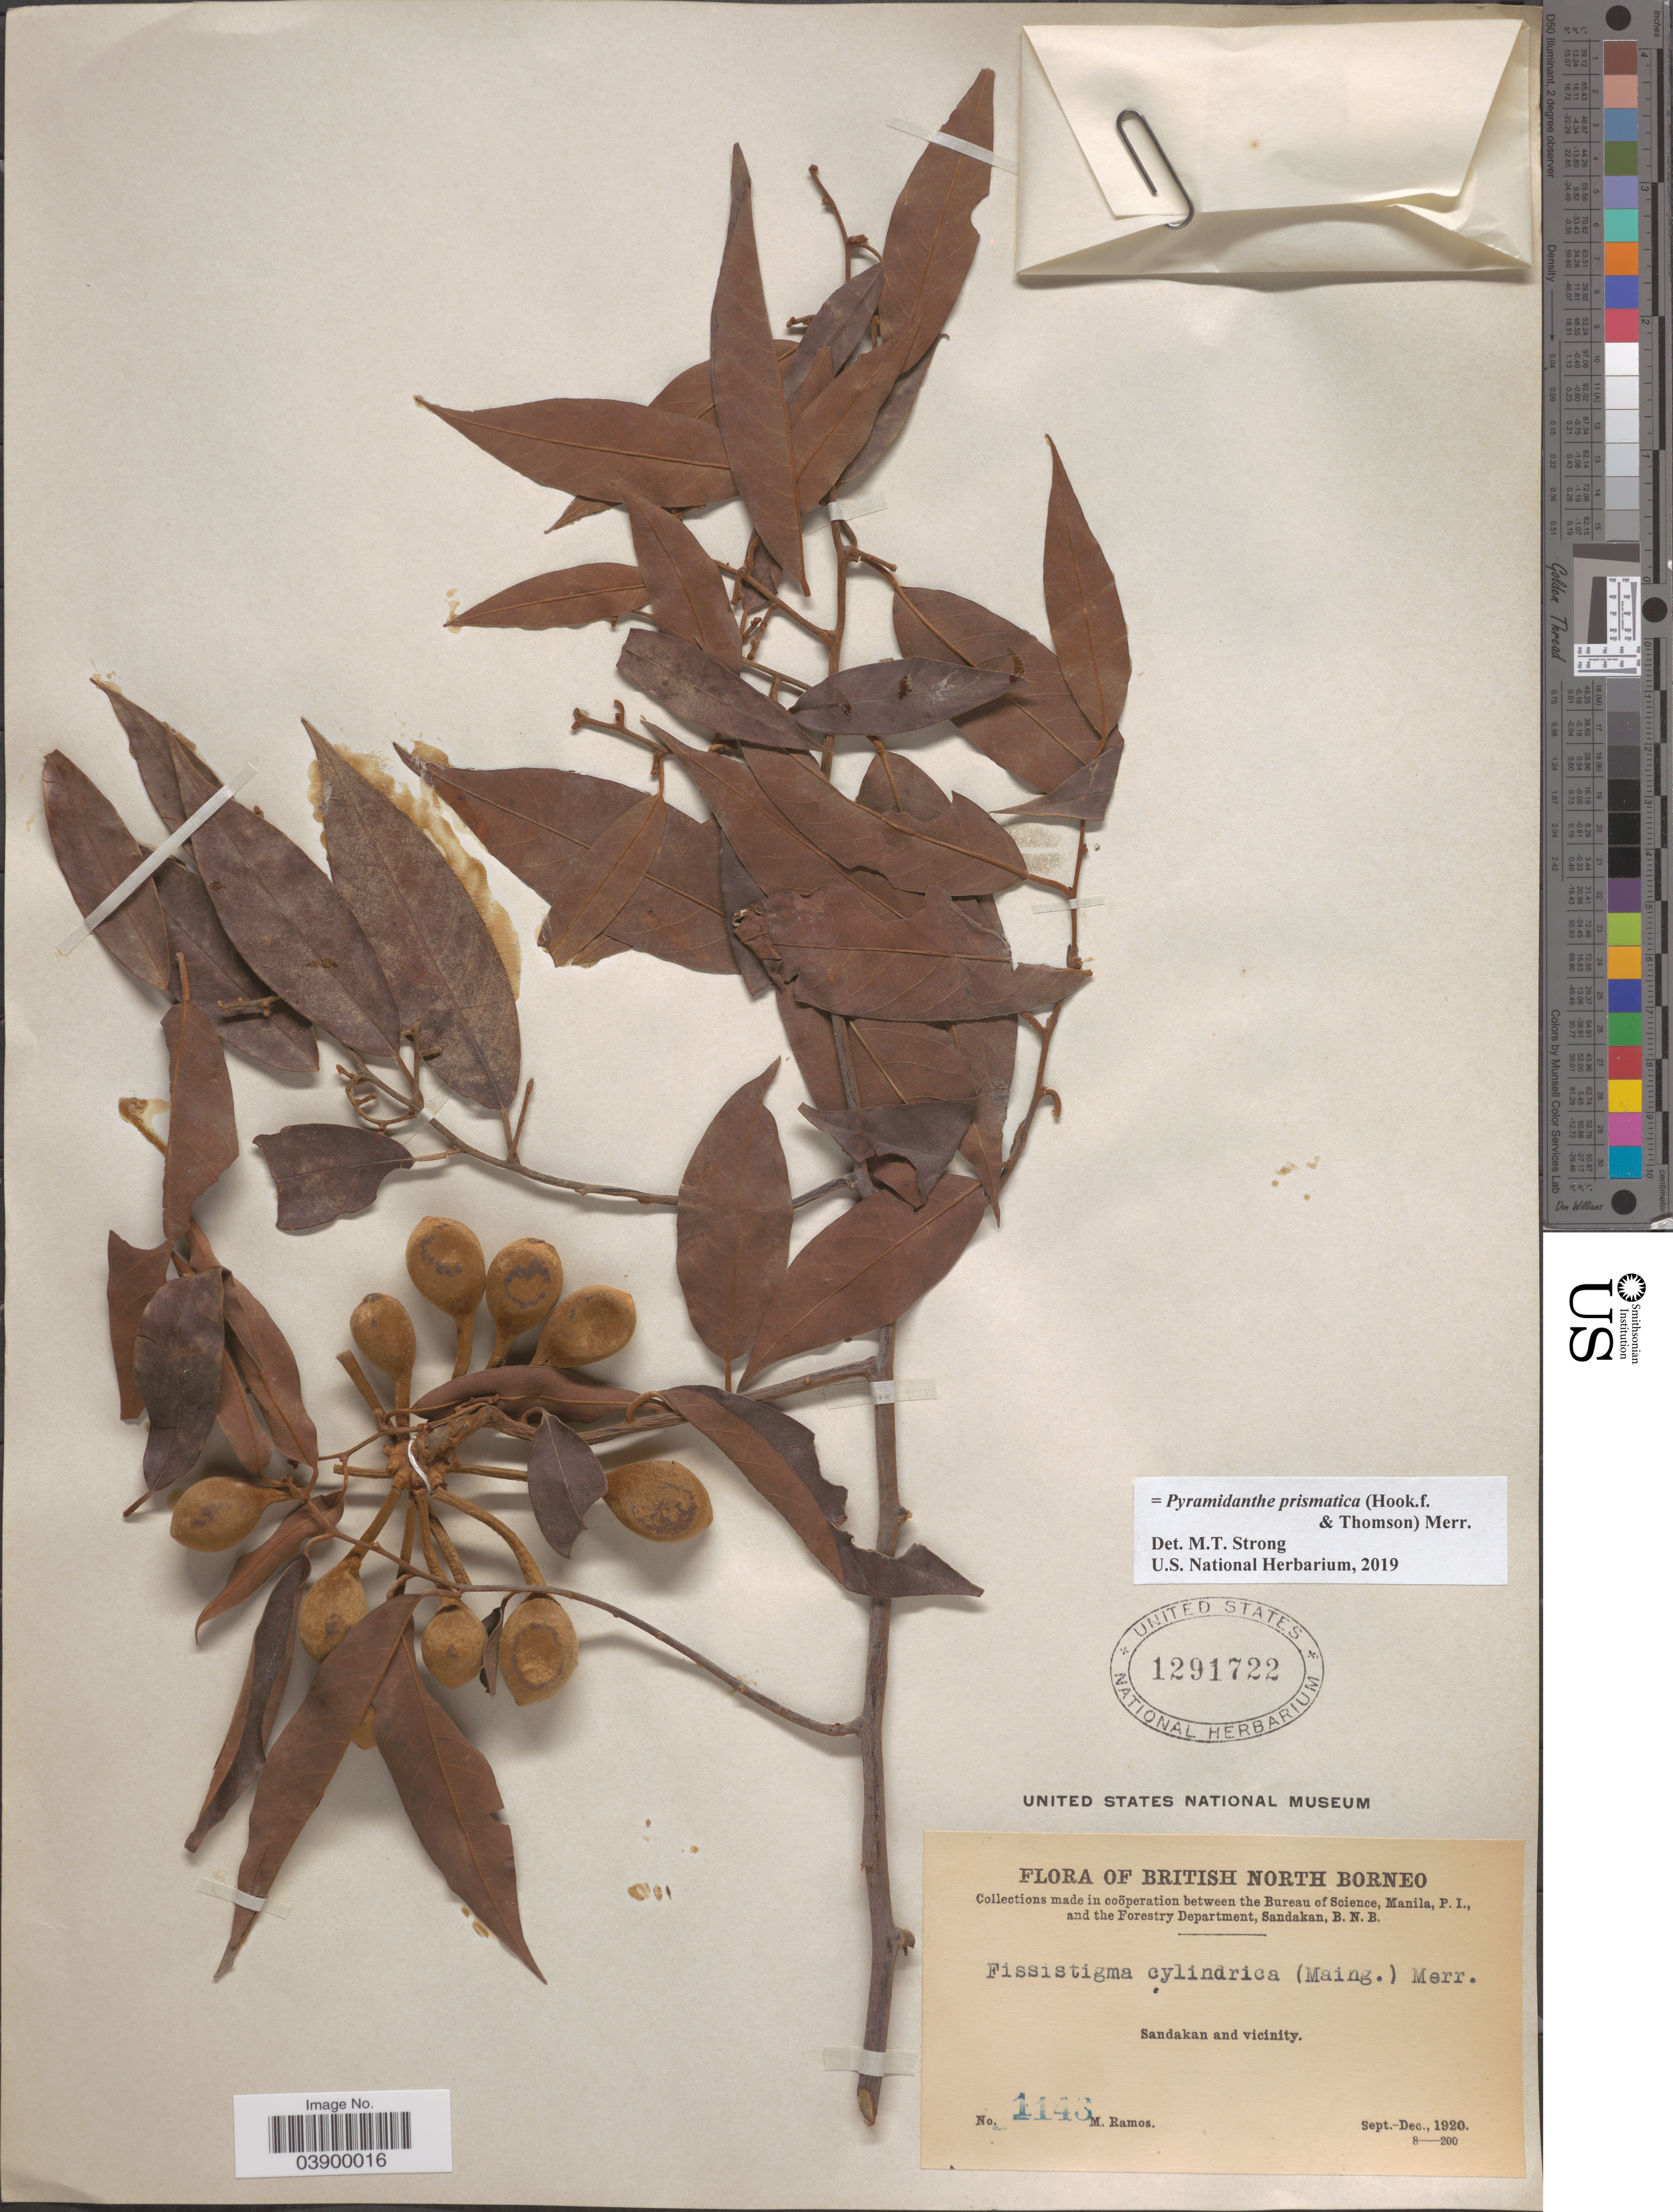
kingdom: Plantae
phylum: Tracheophyta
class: Magnoliopsida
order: Magnoliales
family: Annonaceae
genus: Pyramidanthe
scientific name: Pyramidanthe prismatica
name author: (Hook. f. & Thomson) Merr.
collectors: M. Ramos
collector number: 1143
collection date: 1920-09/1920-12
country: Malaysia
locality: British North Borneo. Sandakan and vicinity.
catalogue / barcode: US 1291722